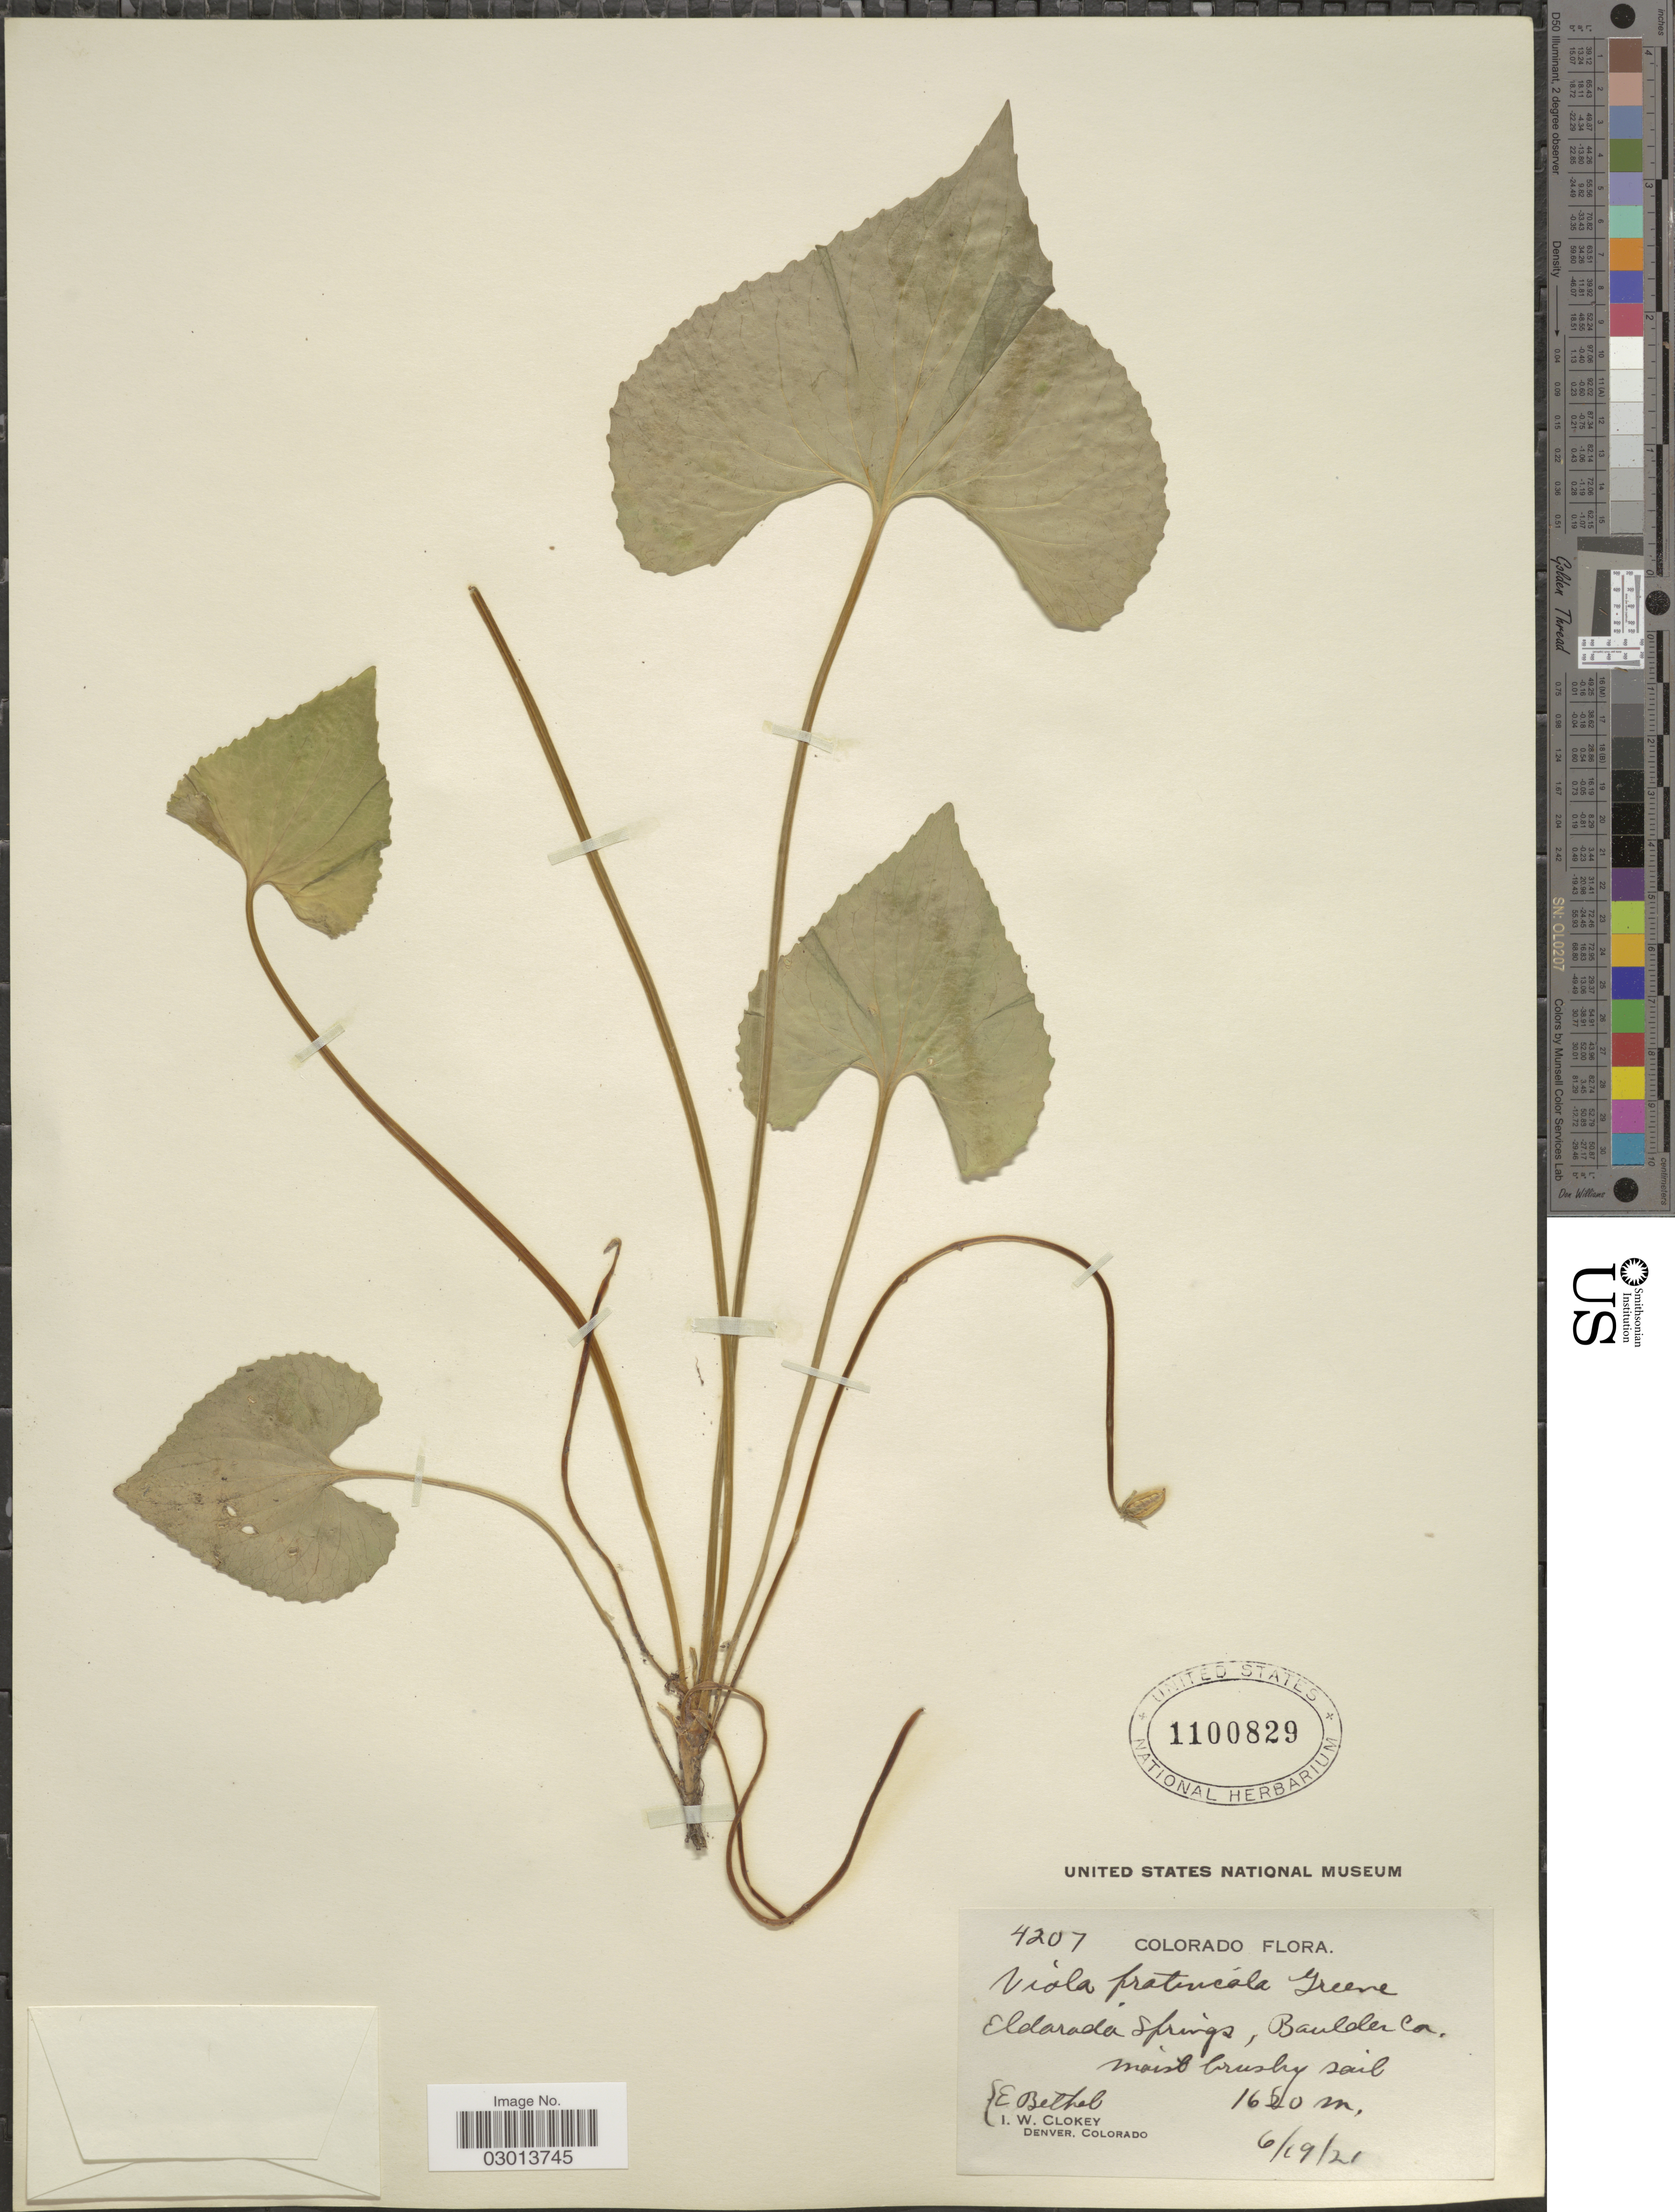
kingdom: Plantae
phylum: Tracheophyta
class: Magnoliopsida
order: Malpighiales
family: Violaceae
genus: Viola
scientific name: Viola pratincola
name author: Greene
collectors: E. Bethel & I. W. Clokey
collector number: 4207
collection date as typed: Transcribed d/m/y: 19/6/21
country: United States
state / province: Colorado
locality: Eldorado Springs, Boulder Co.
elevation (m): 1620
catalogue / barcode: US 1100829